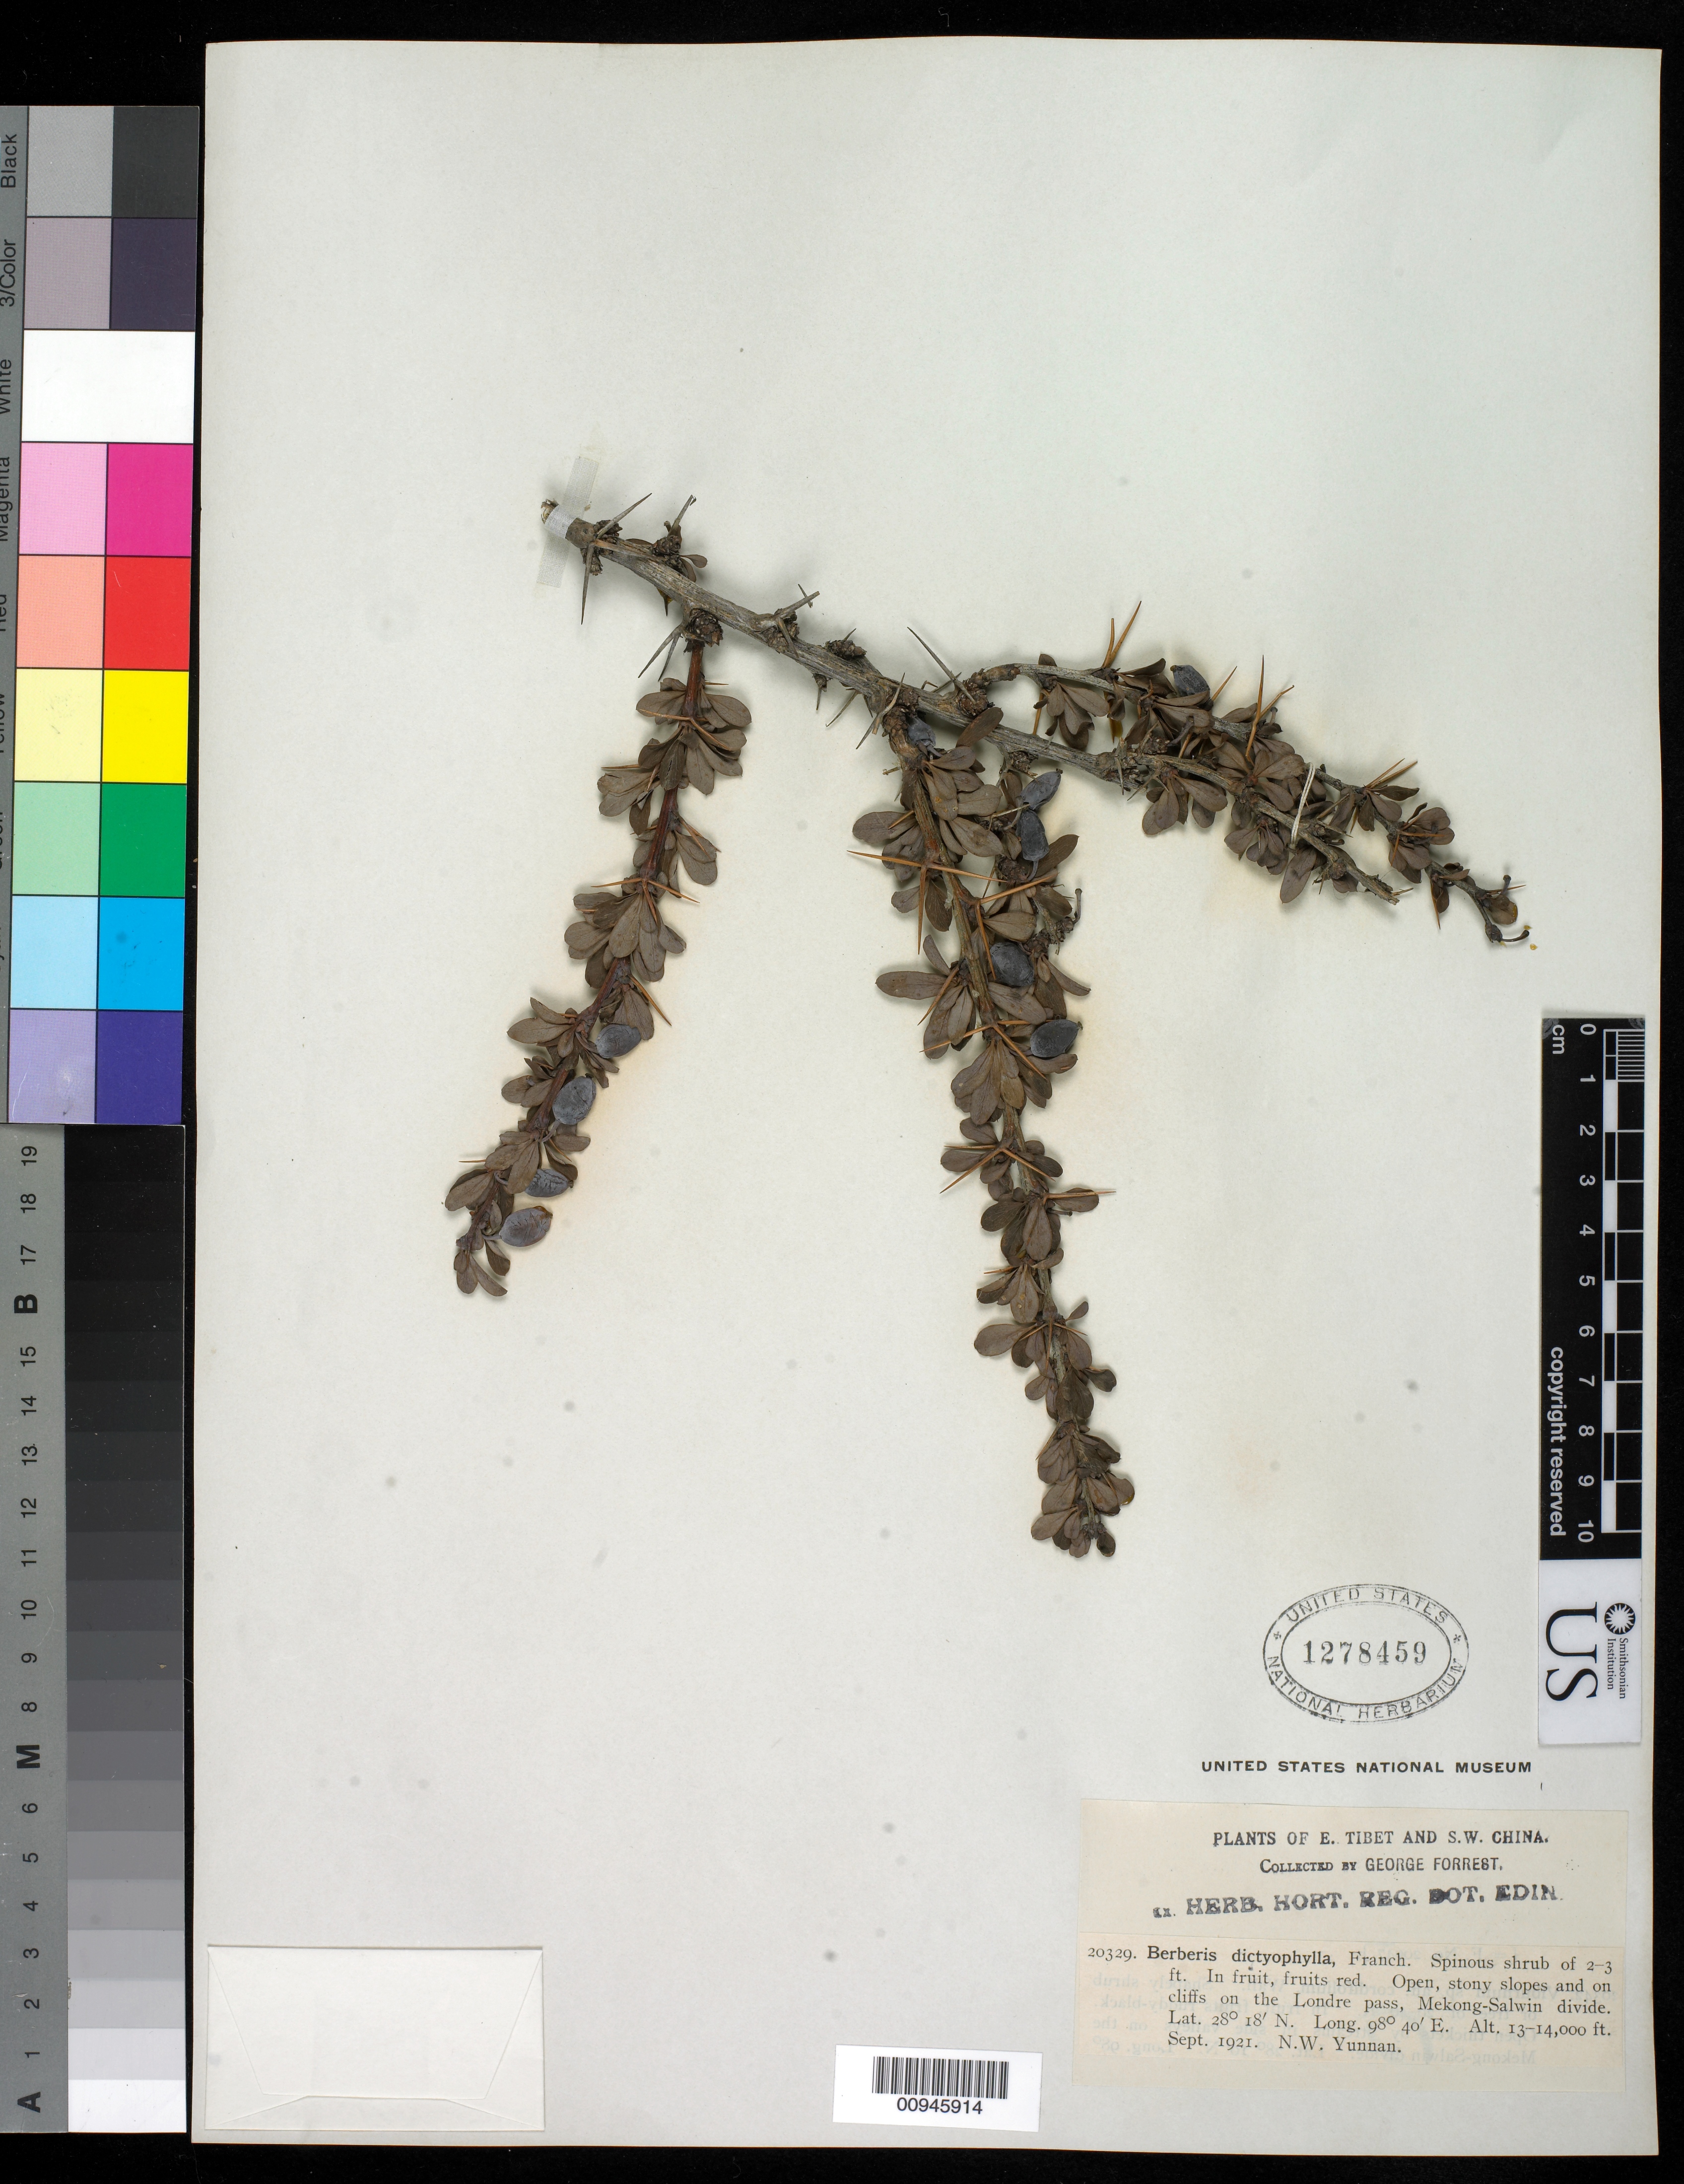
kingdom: Plantae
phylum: Tracheophyta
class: Magnoliopsida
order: Ranunculales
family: Berberidaceae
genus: Berberis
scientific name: Berberis dictyophylla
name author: Franch.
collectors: G. Forrest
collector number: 20329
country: China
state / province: Yunnan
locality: Cliffs on the Londre Pass, Mekong-Salwin divide.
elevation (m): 3962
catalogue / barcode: US 1278459